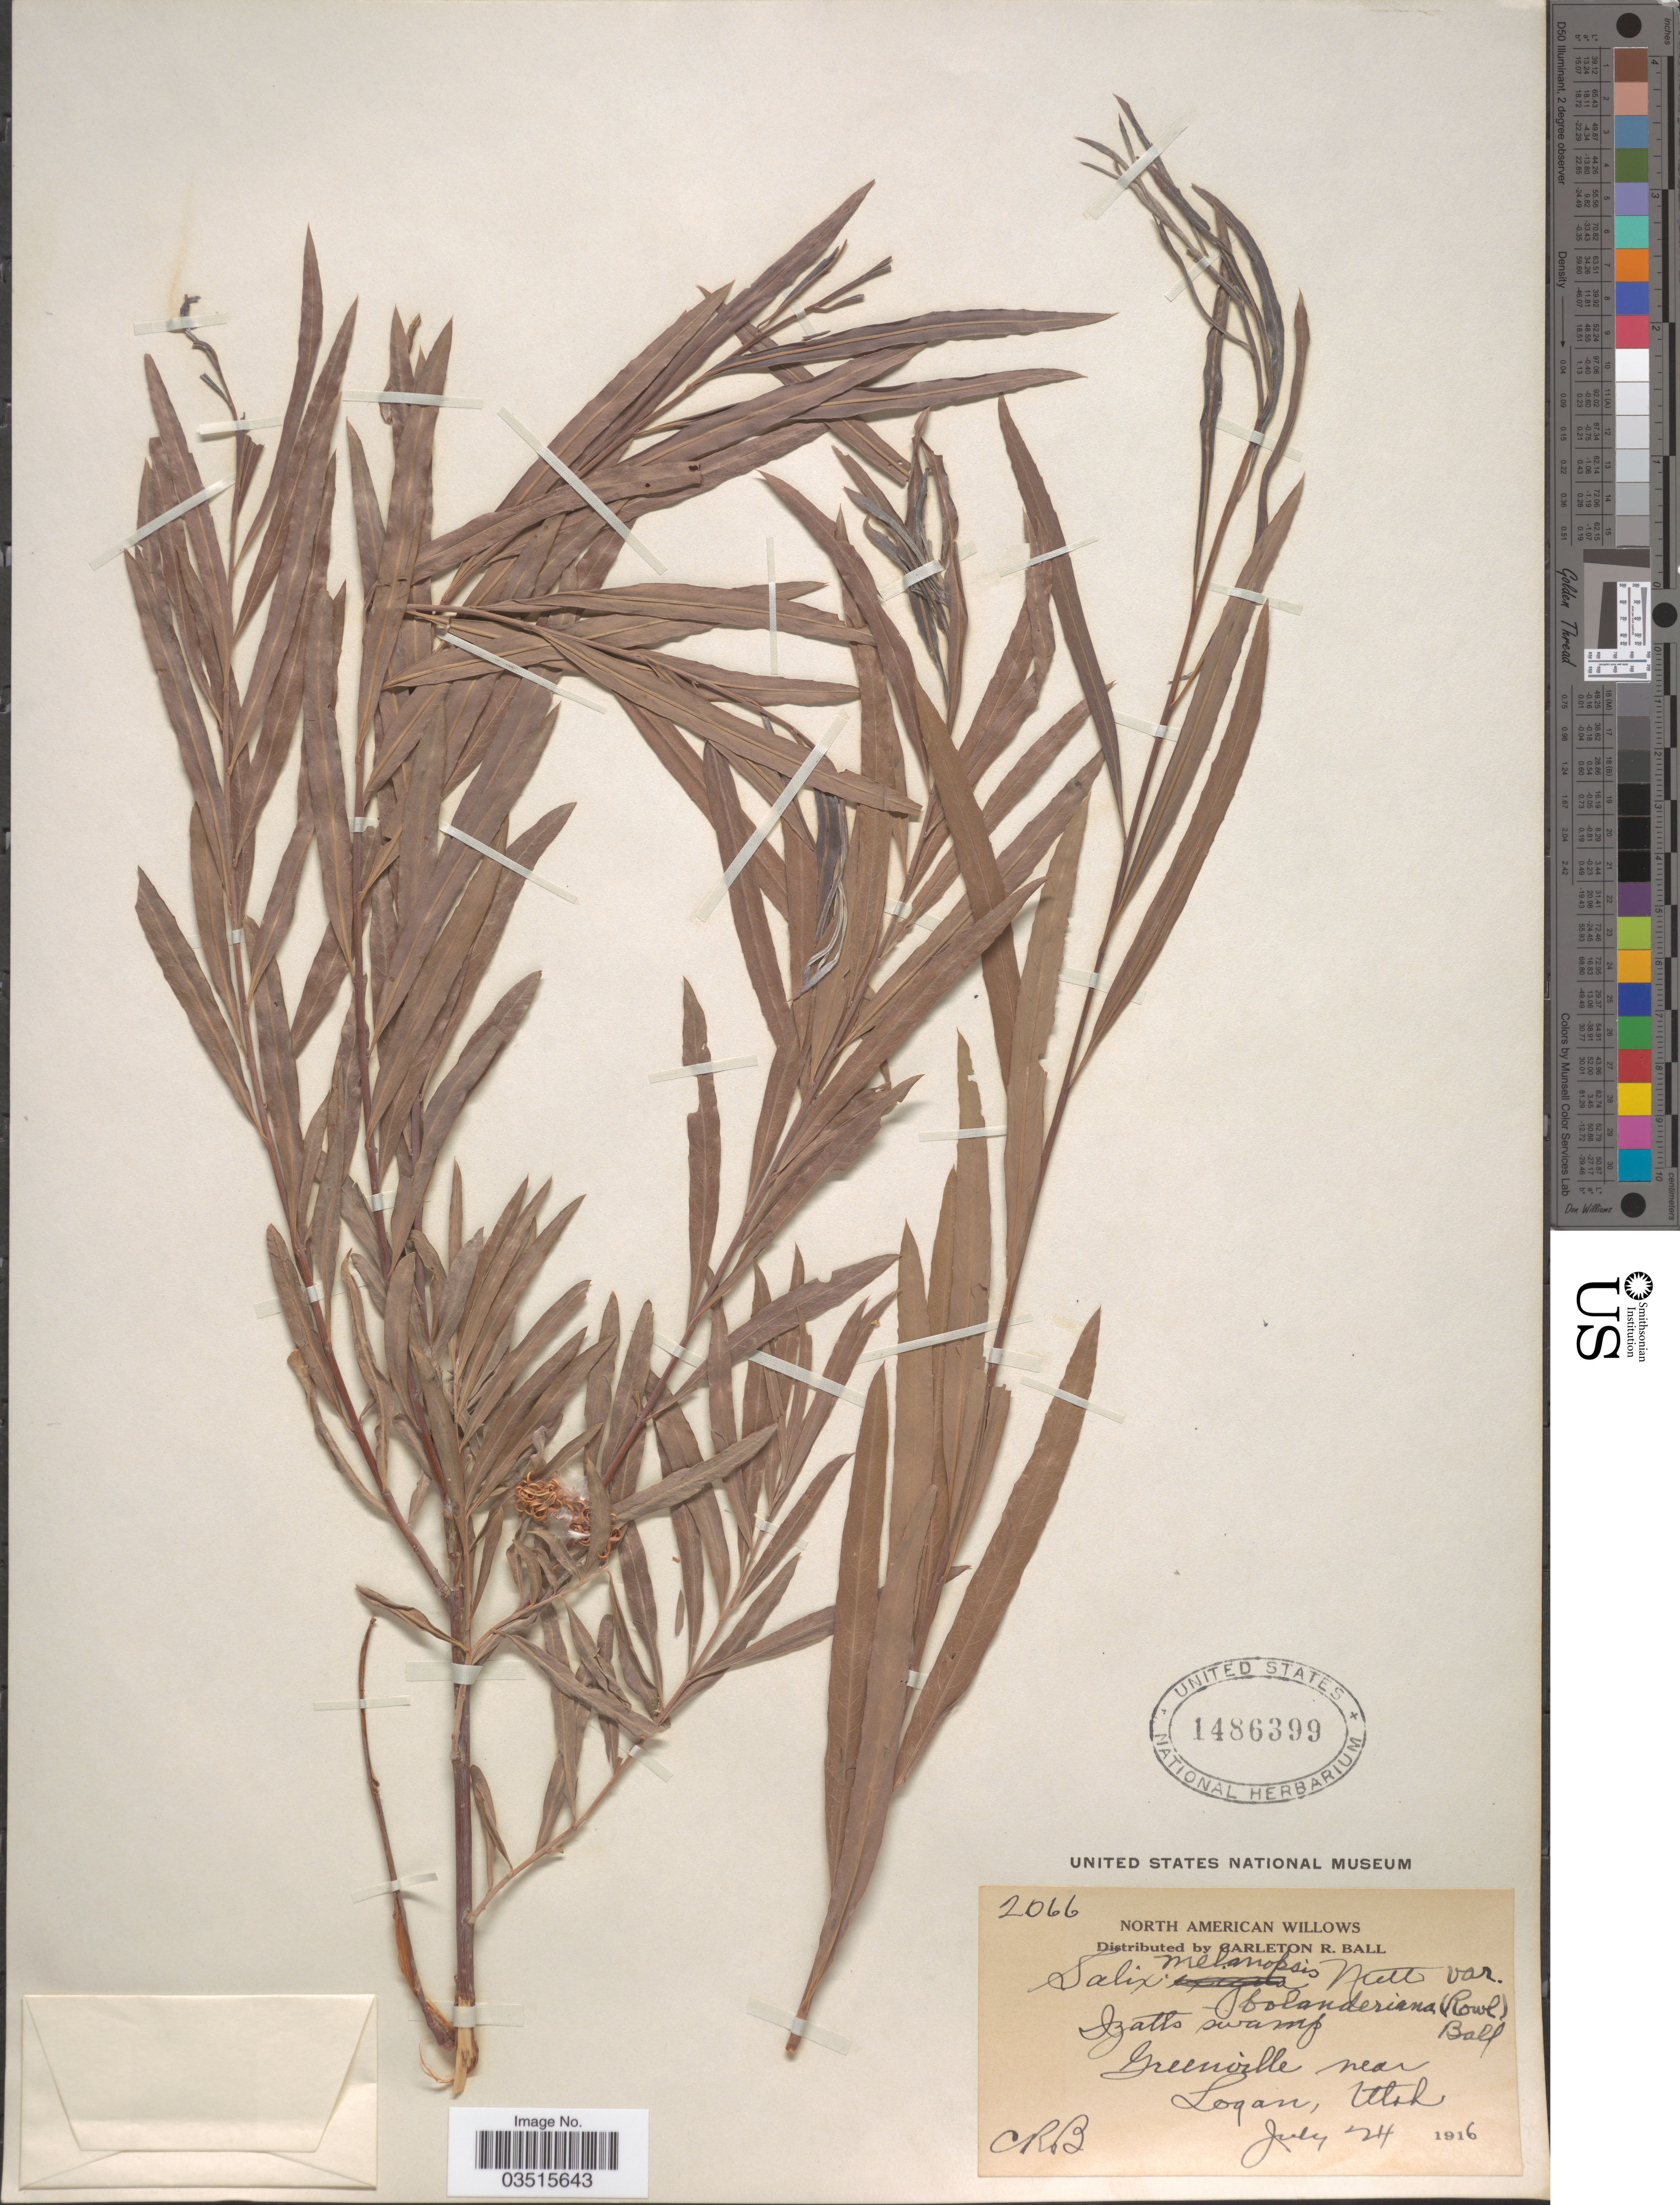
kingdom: Plantae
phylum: Tracheophyta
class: Magnoliopsida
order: Malpighiales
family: Salicaceae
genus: Salix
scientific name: Salix melanopsis var. bolanderiana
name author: (Rowlee) C.K. Schneid.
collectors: C. R. Ball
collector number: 2066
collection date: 1916-07-24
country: United States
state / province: Utah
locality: Izatts swamp. Greenville, near Logan.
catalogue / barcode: US 1486399